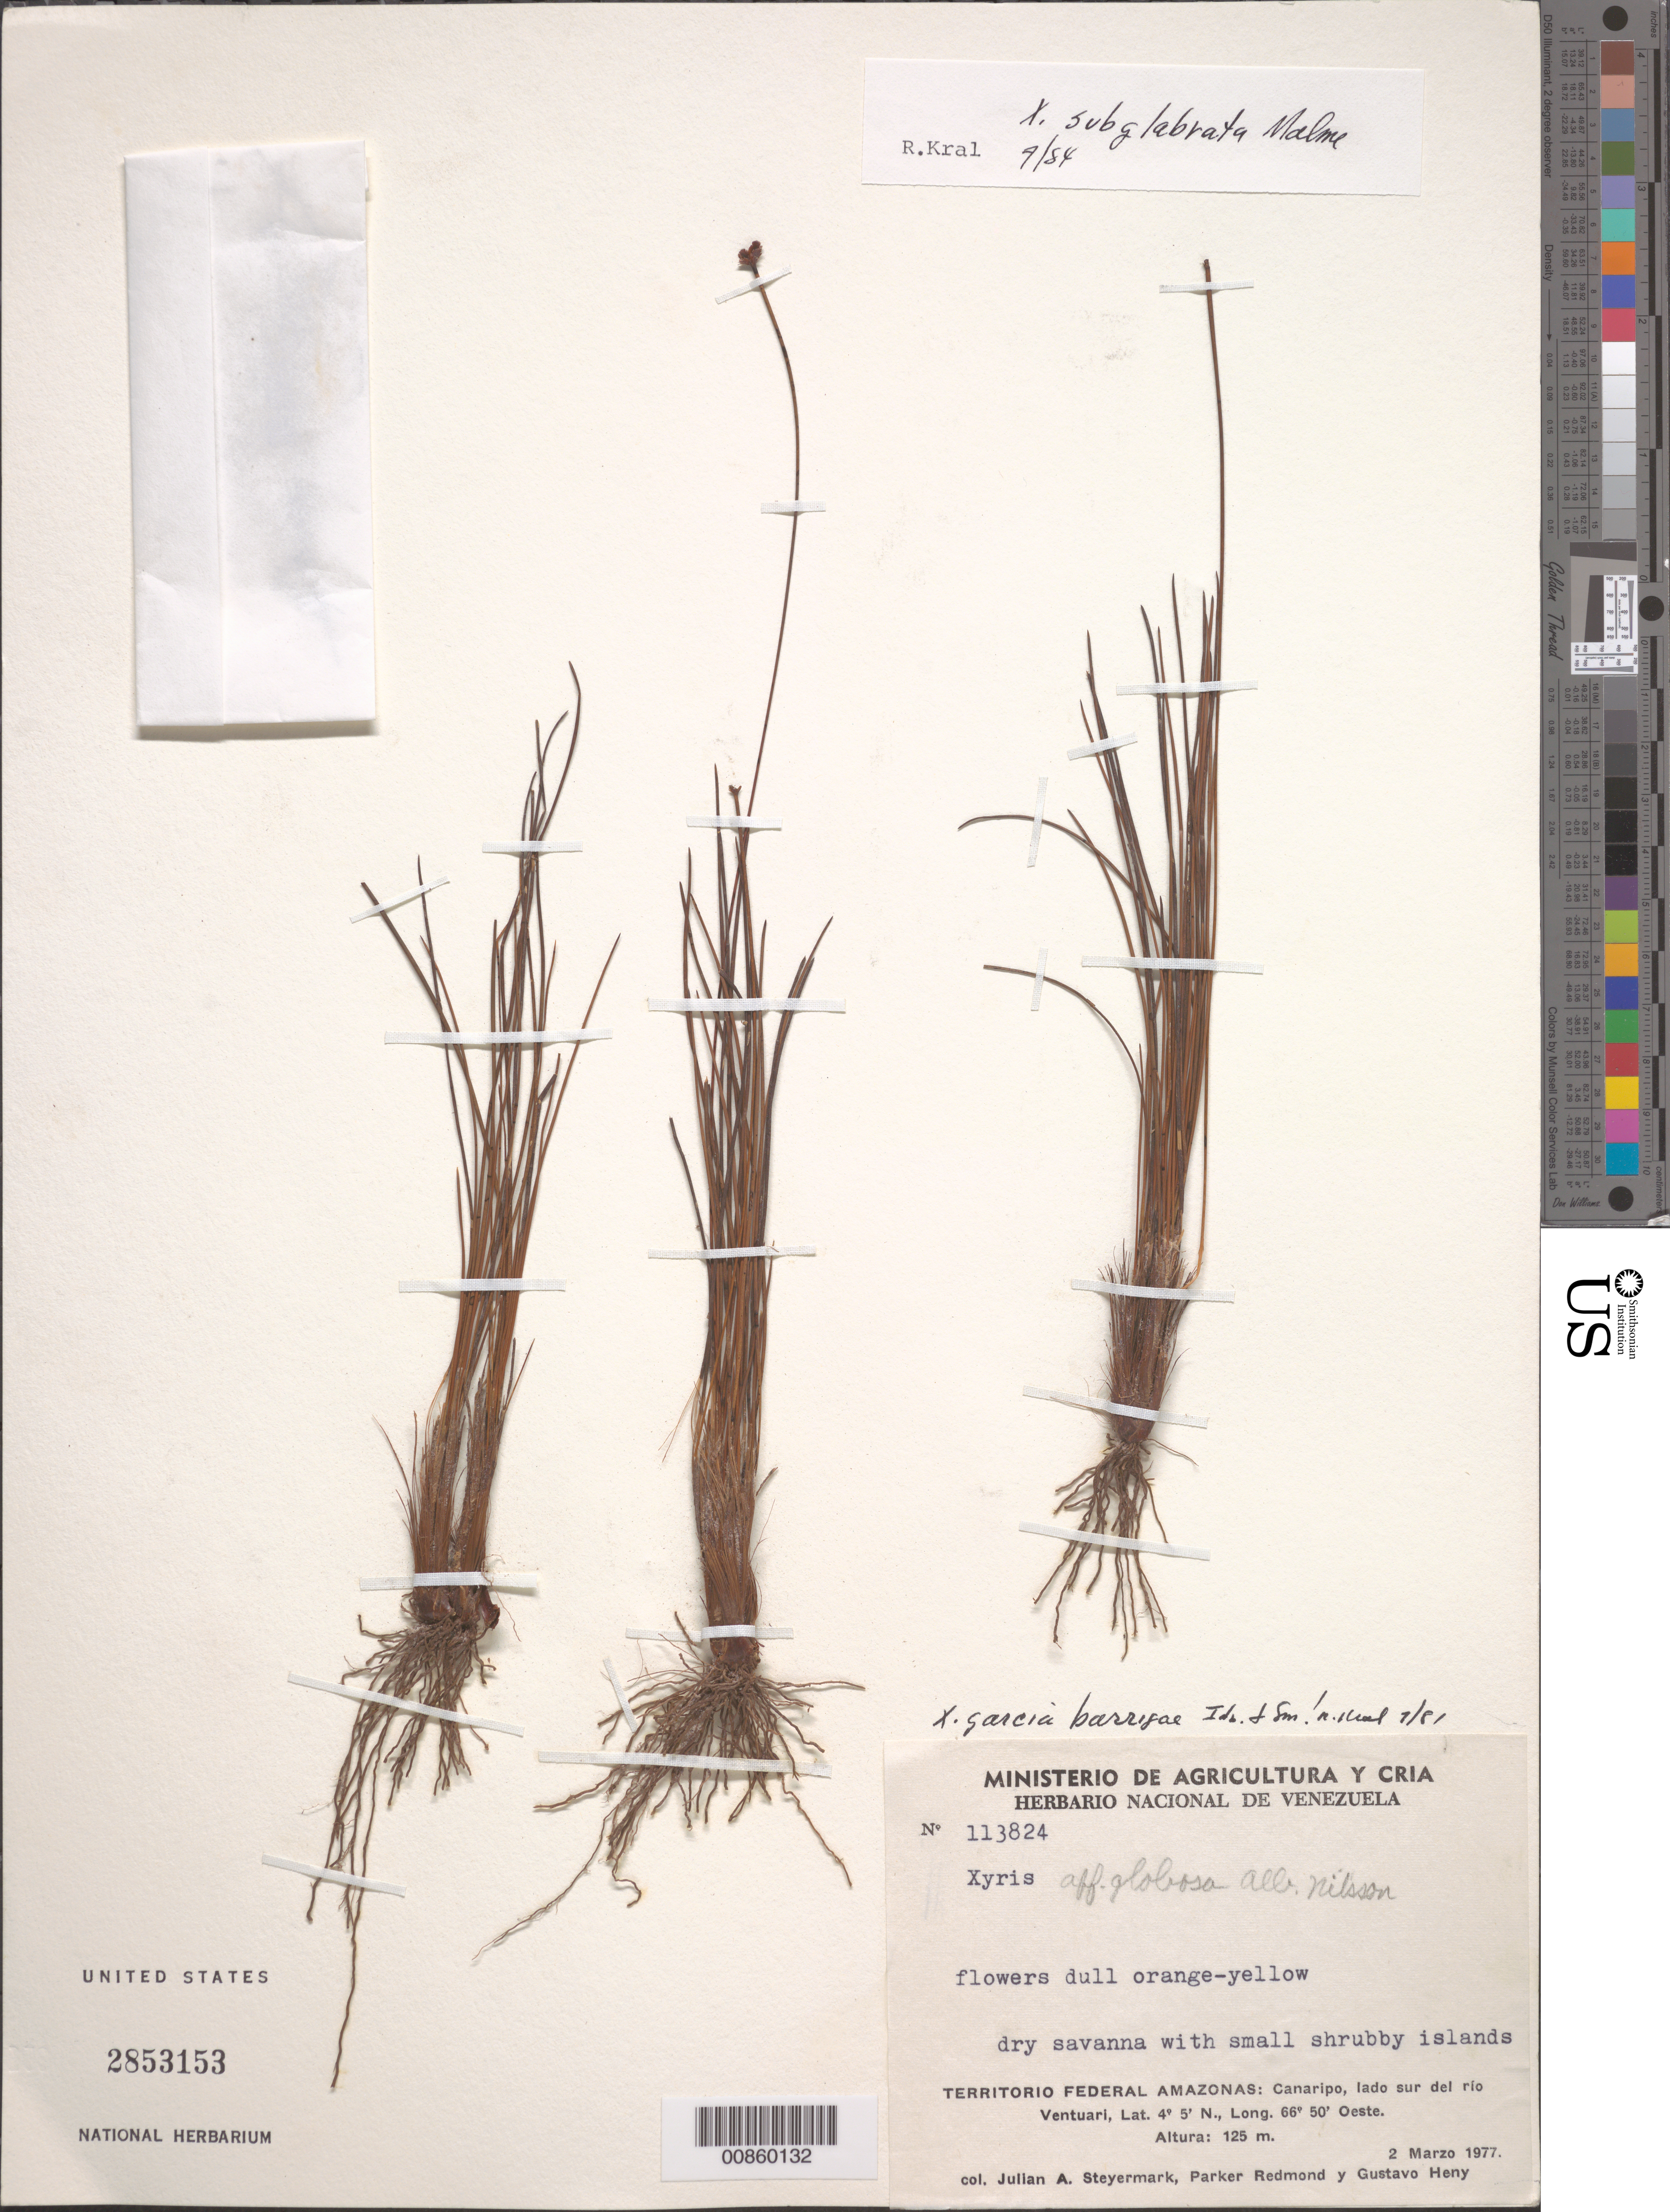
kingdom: Plantae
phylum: Tracheophyta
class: Liliopsida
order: Poales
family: Xyridaceae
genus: Xyris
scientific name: Xyris subglabrata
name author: Malme in Gleason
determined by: Kral, Robert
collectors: J. Steyermark, P. Redmond & G. Heny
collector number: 113824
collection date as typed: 2-May-77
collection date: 1977-05-02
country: Venezuela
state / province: Amazonas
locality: Canaripo, lado sur del Río Ventuari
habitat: Dry savanna with small shrubby islands.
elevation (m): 125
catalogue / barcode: US 2853153